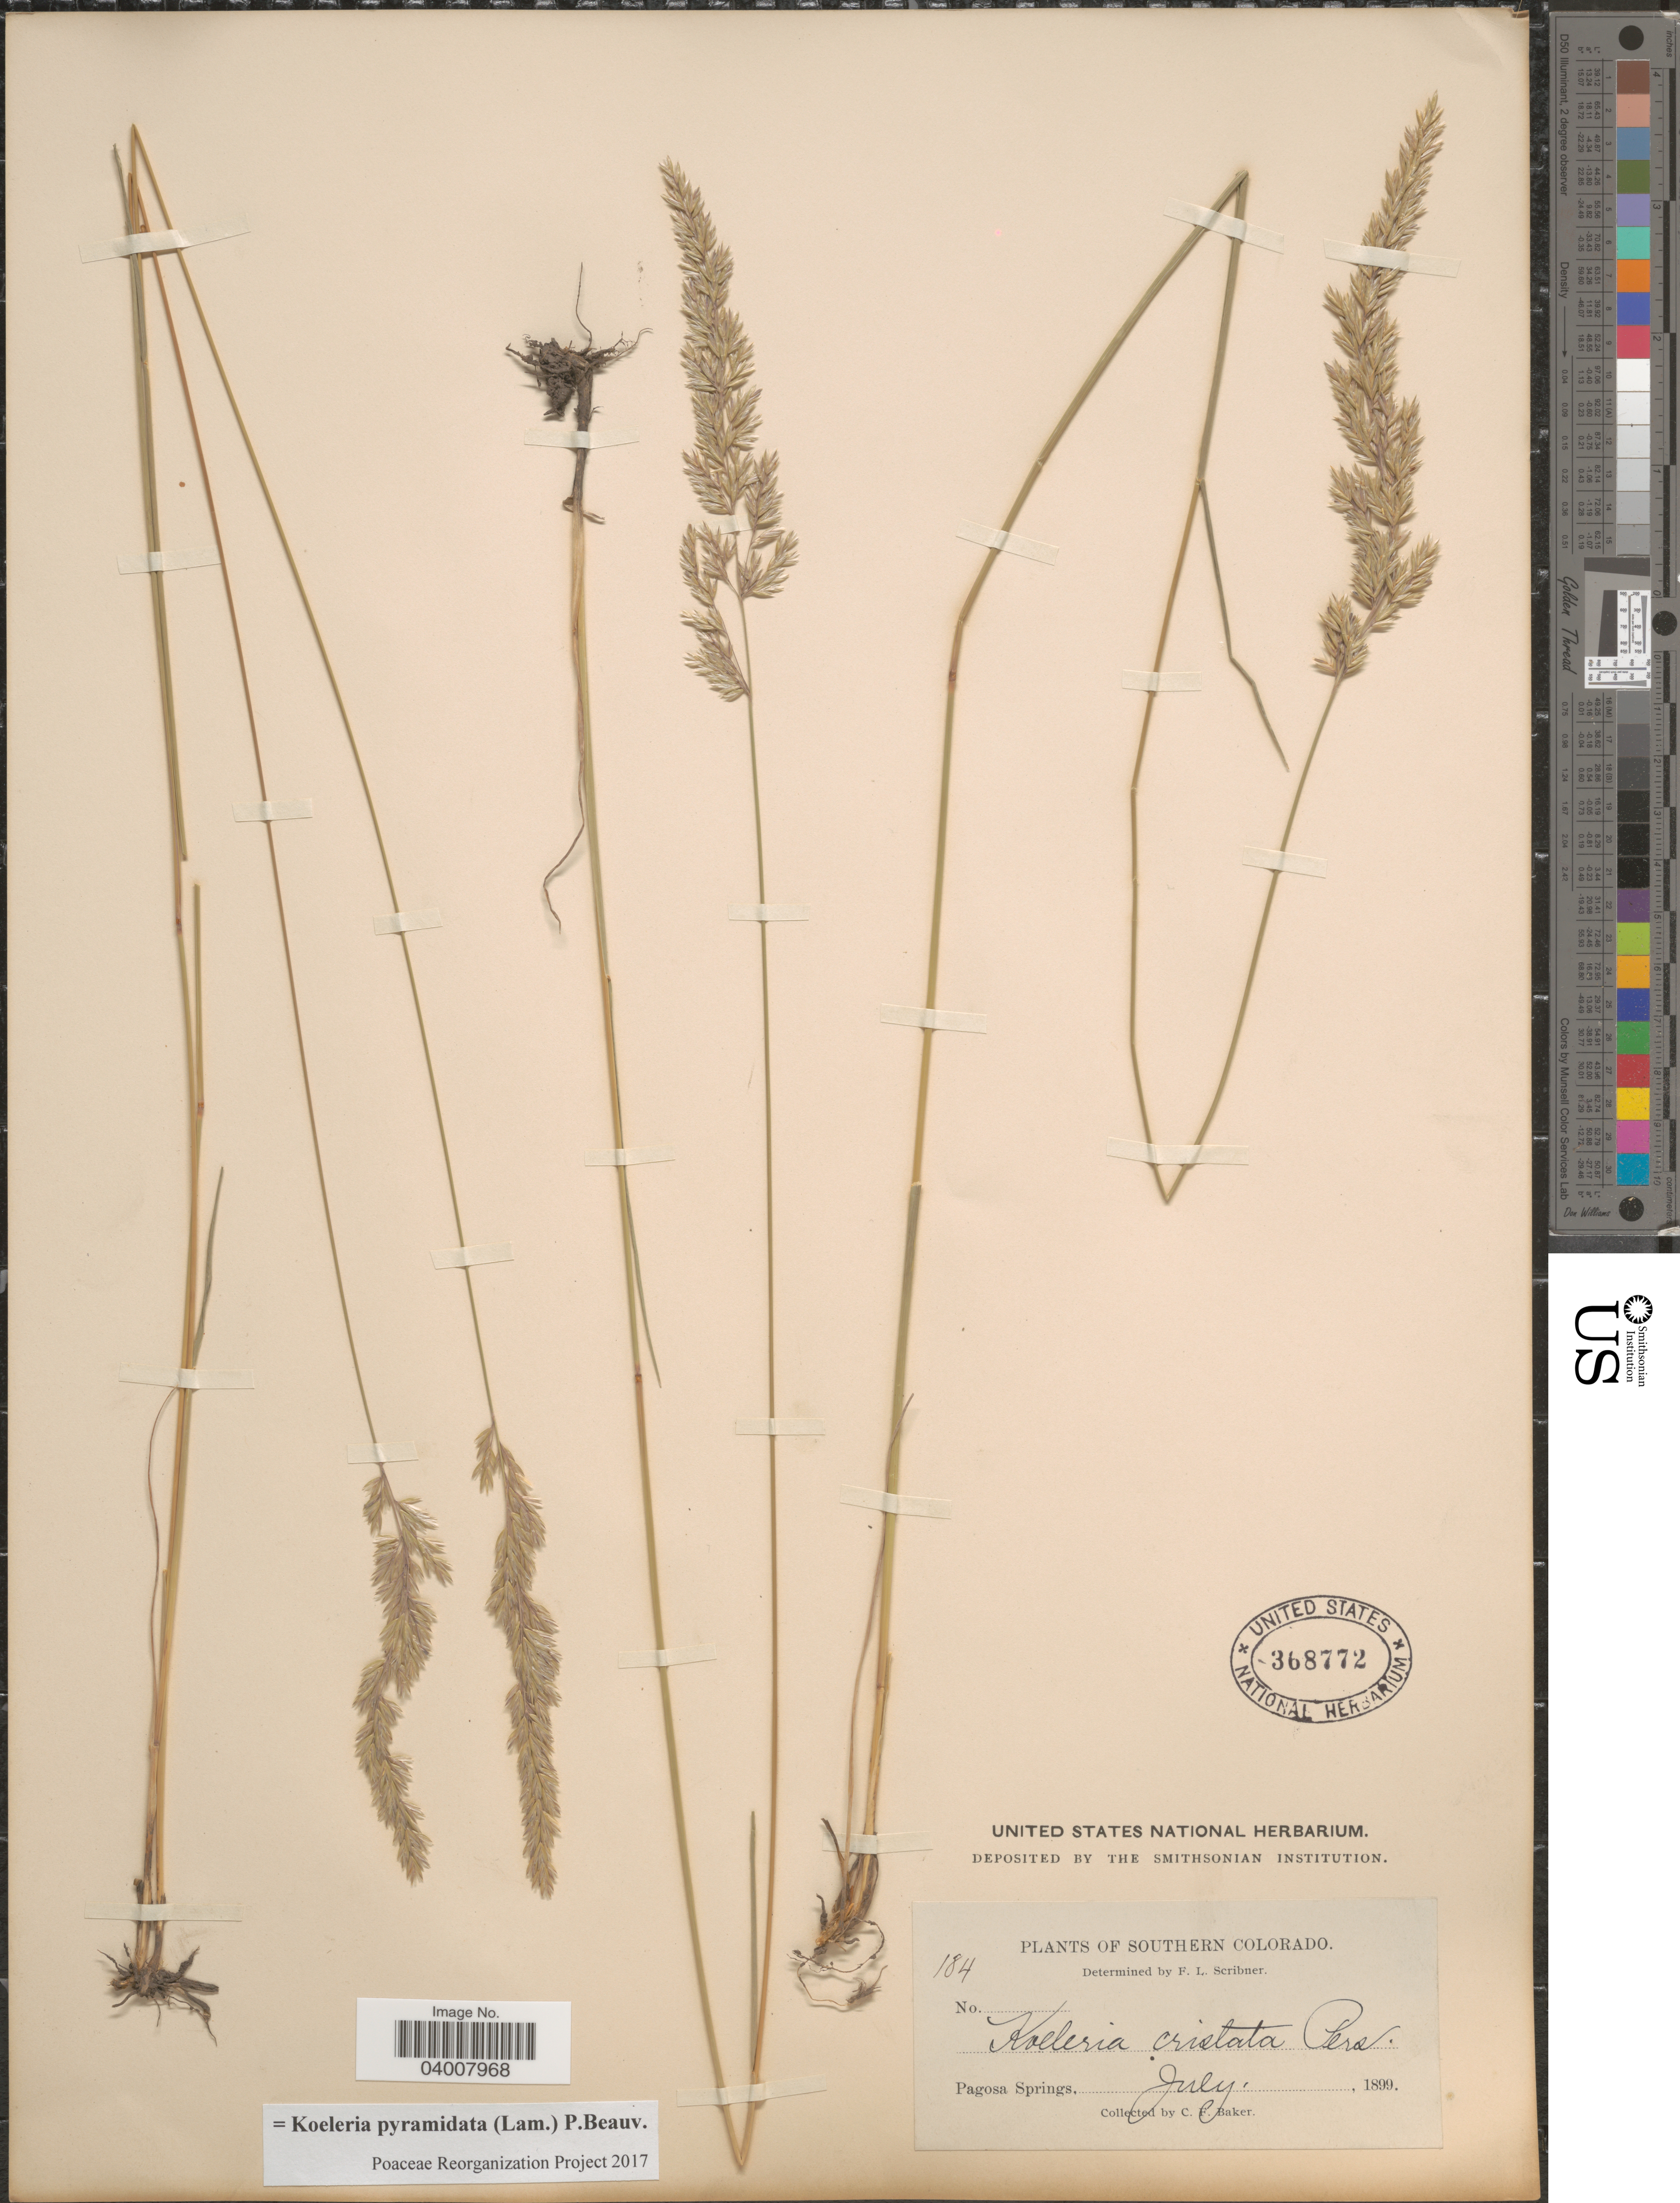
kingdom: Plantae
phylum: Tracheophyta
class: Liliopsida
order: Poales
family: Poaceae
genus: Koeleria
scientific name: Koeleria pyramidata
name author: (Lam.) P. Beauv.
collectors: C. F. Baker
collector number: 184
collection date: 1899-07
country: United States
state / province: Colorado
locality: Southern Colorado. Pagosa Springs.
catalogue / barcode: US 368772